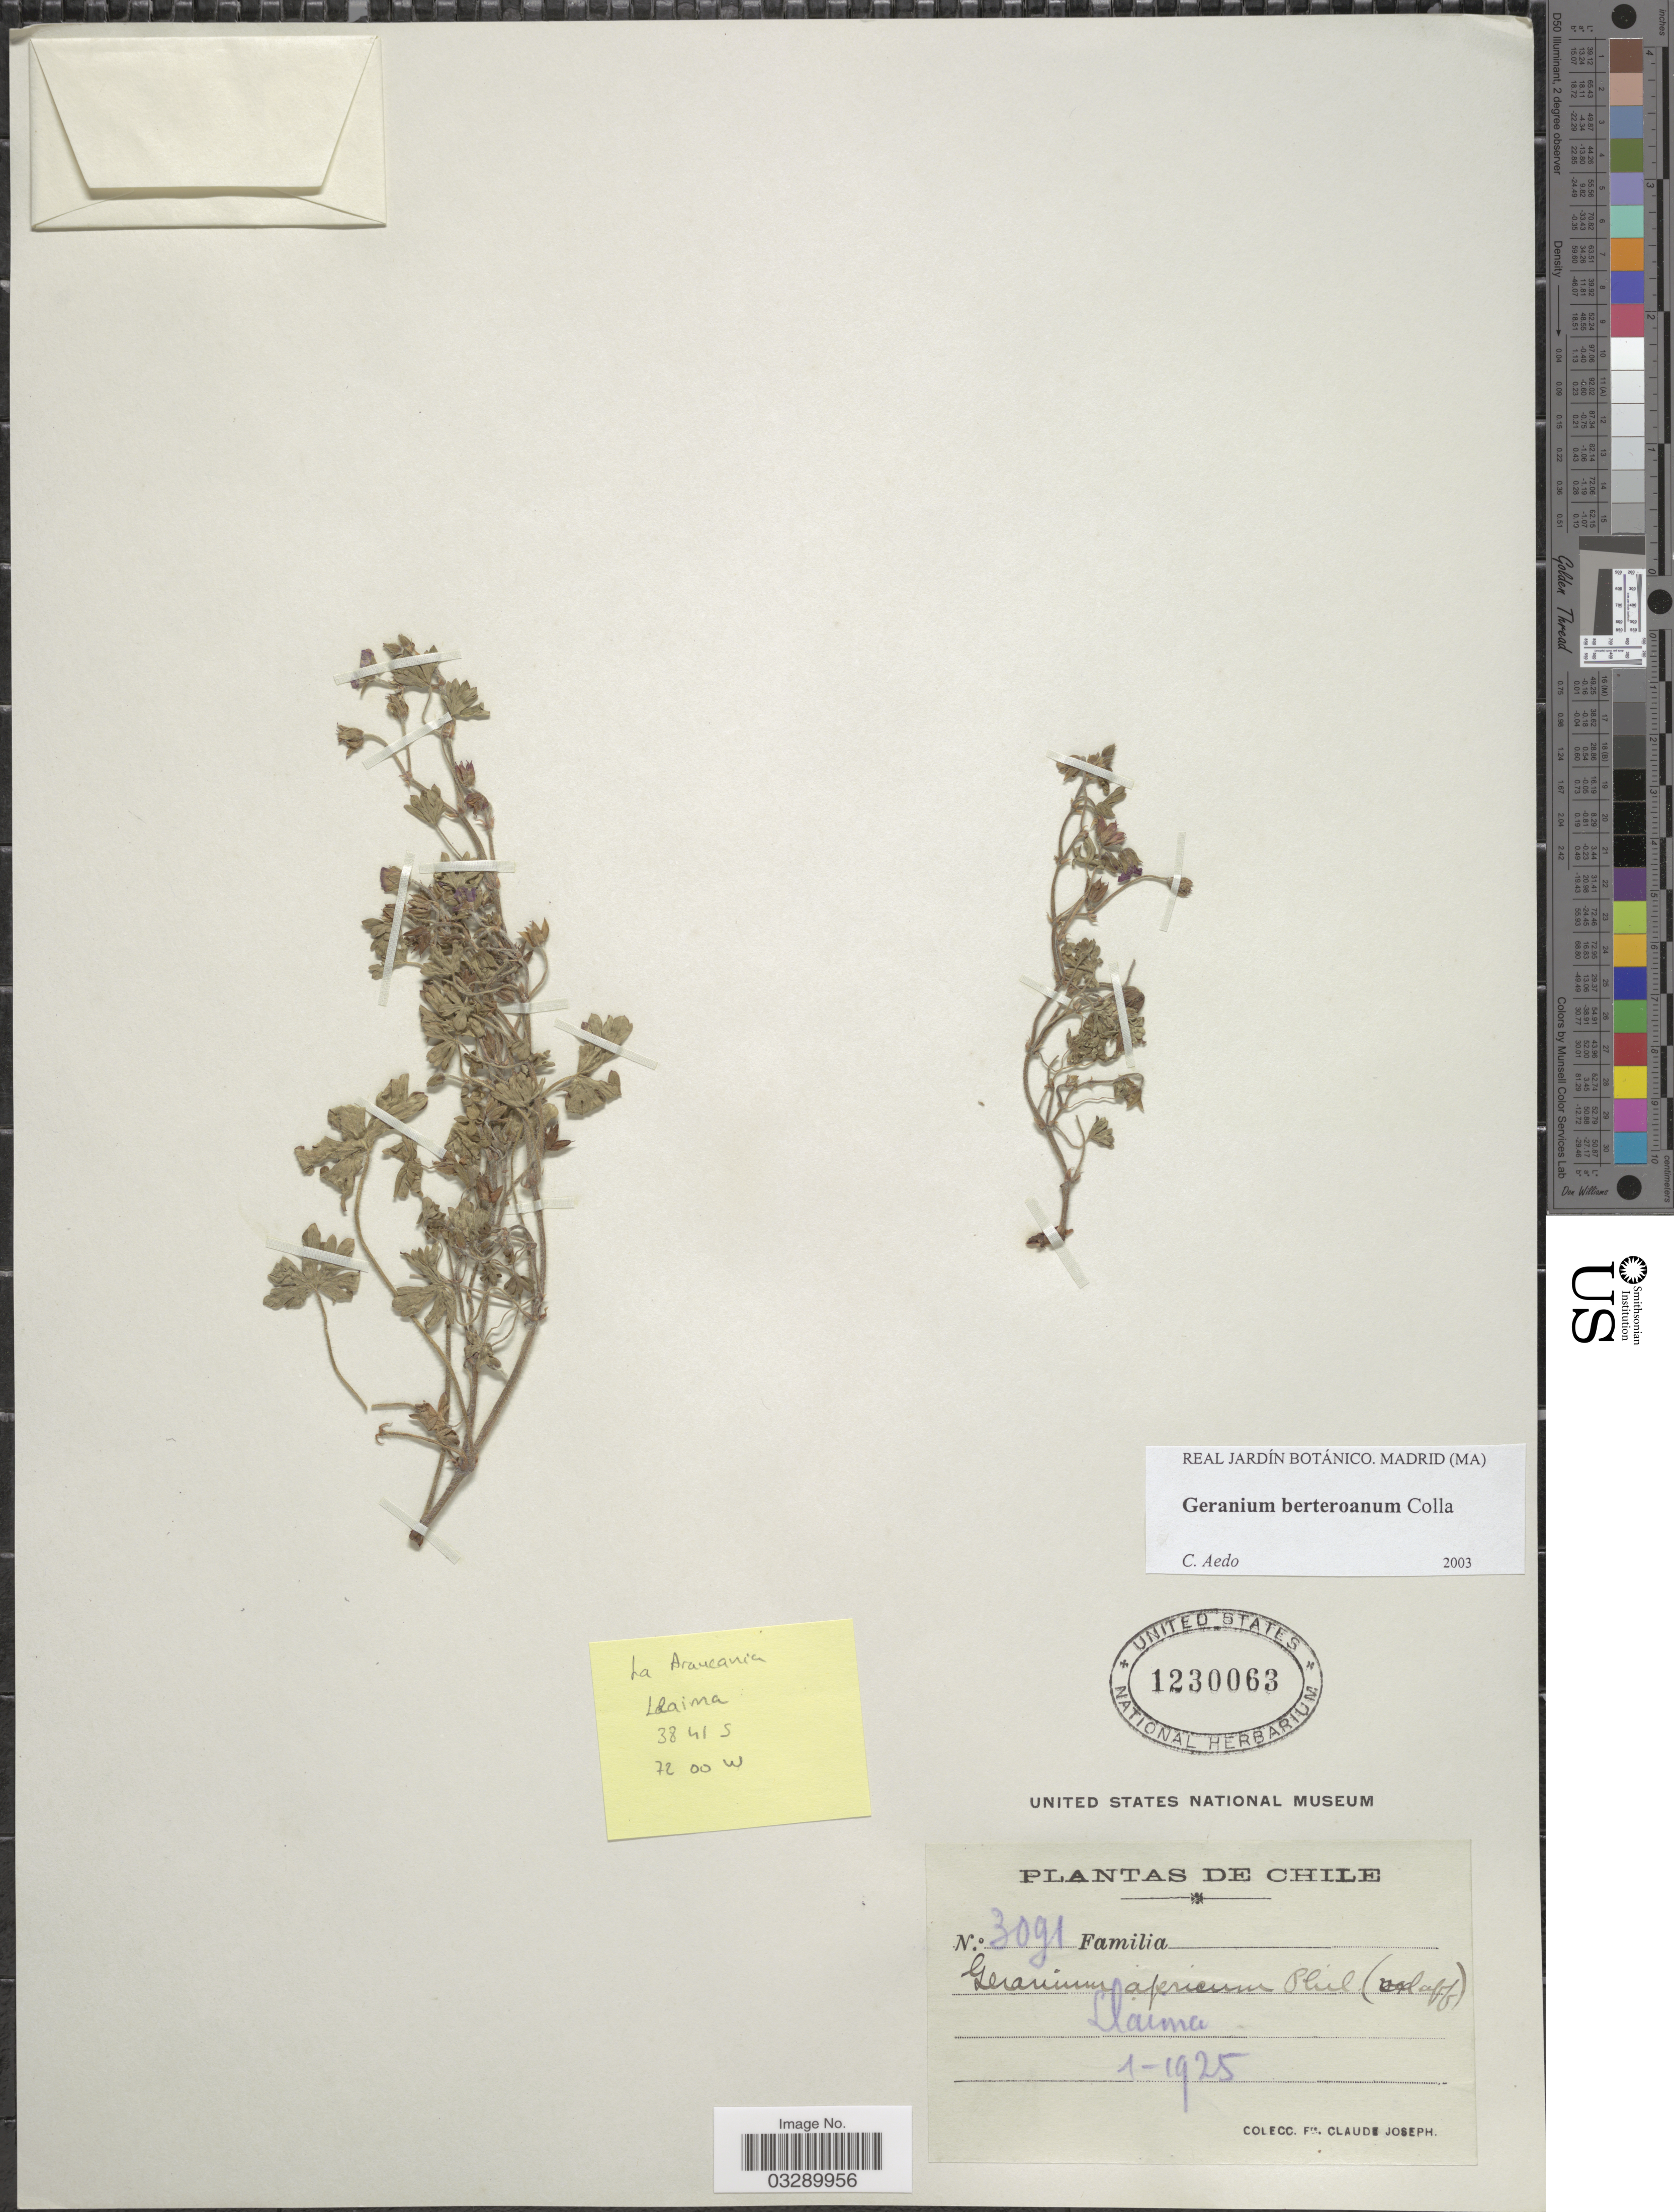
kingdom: Plantae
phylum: Tracheophyta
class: Magnoliopsida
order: Geraniales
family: Geraniaceae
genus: Geranium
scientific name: Geranium berteroanum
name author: Colla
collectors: Bro. Claude-Joseph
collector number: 3091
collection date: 1925-01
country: Chile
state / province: Araucanía (IX)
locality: Llaima.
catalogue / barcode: US 1230063